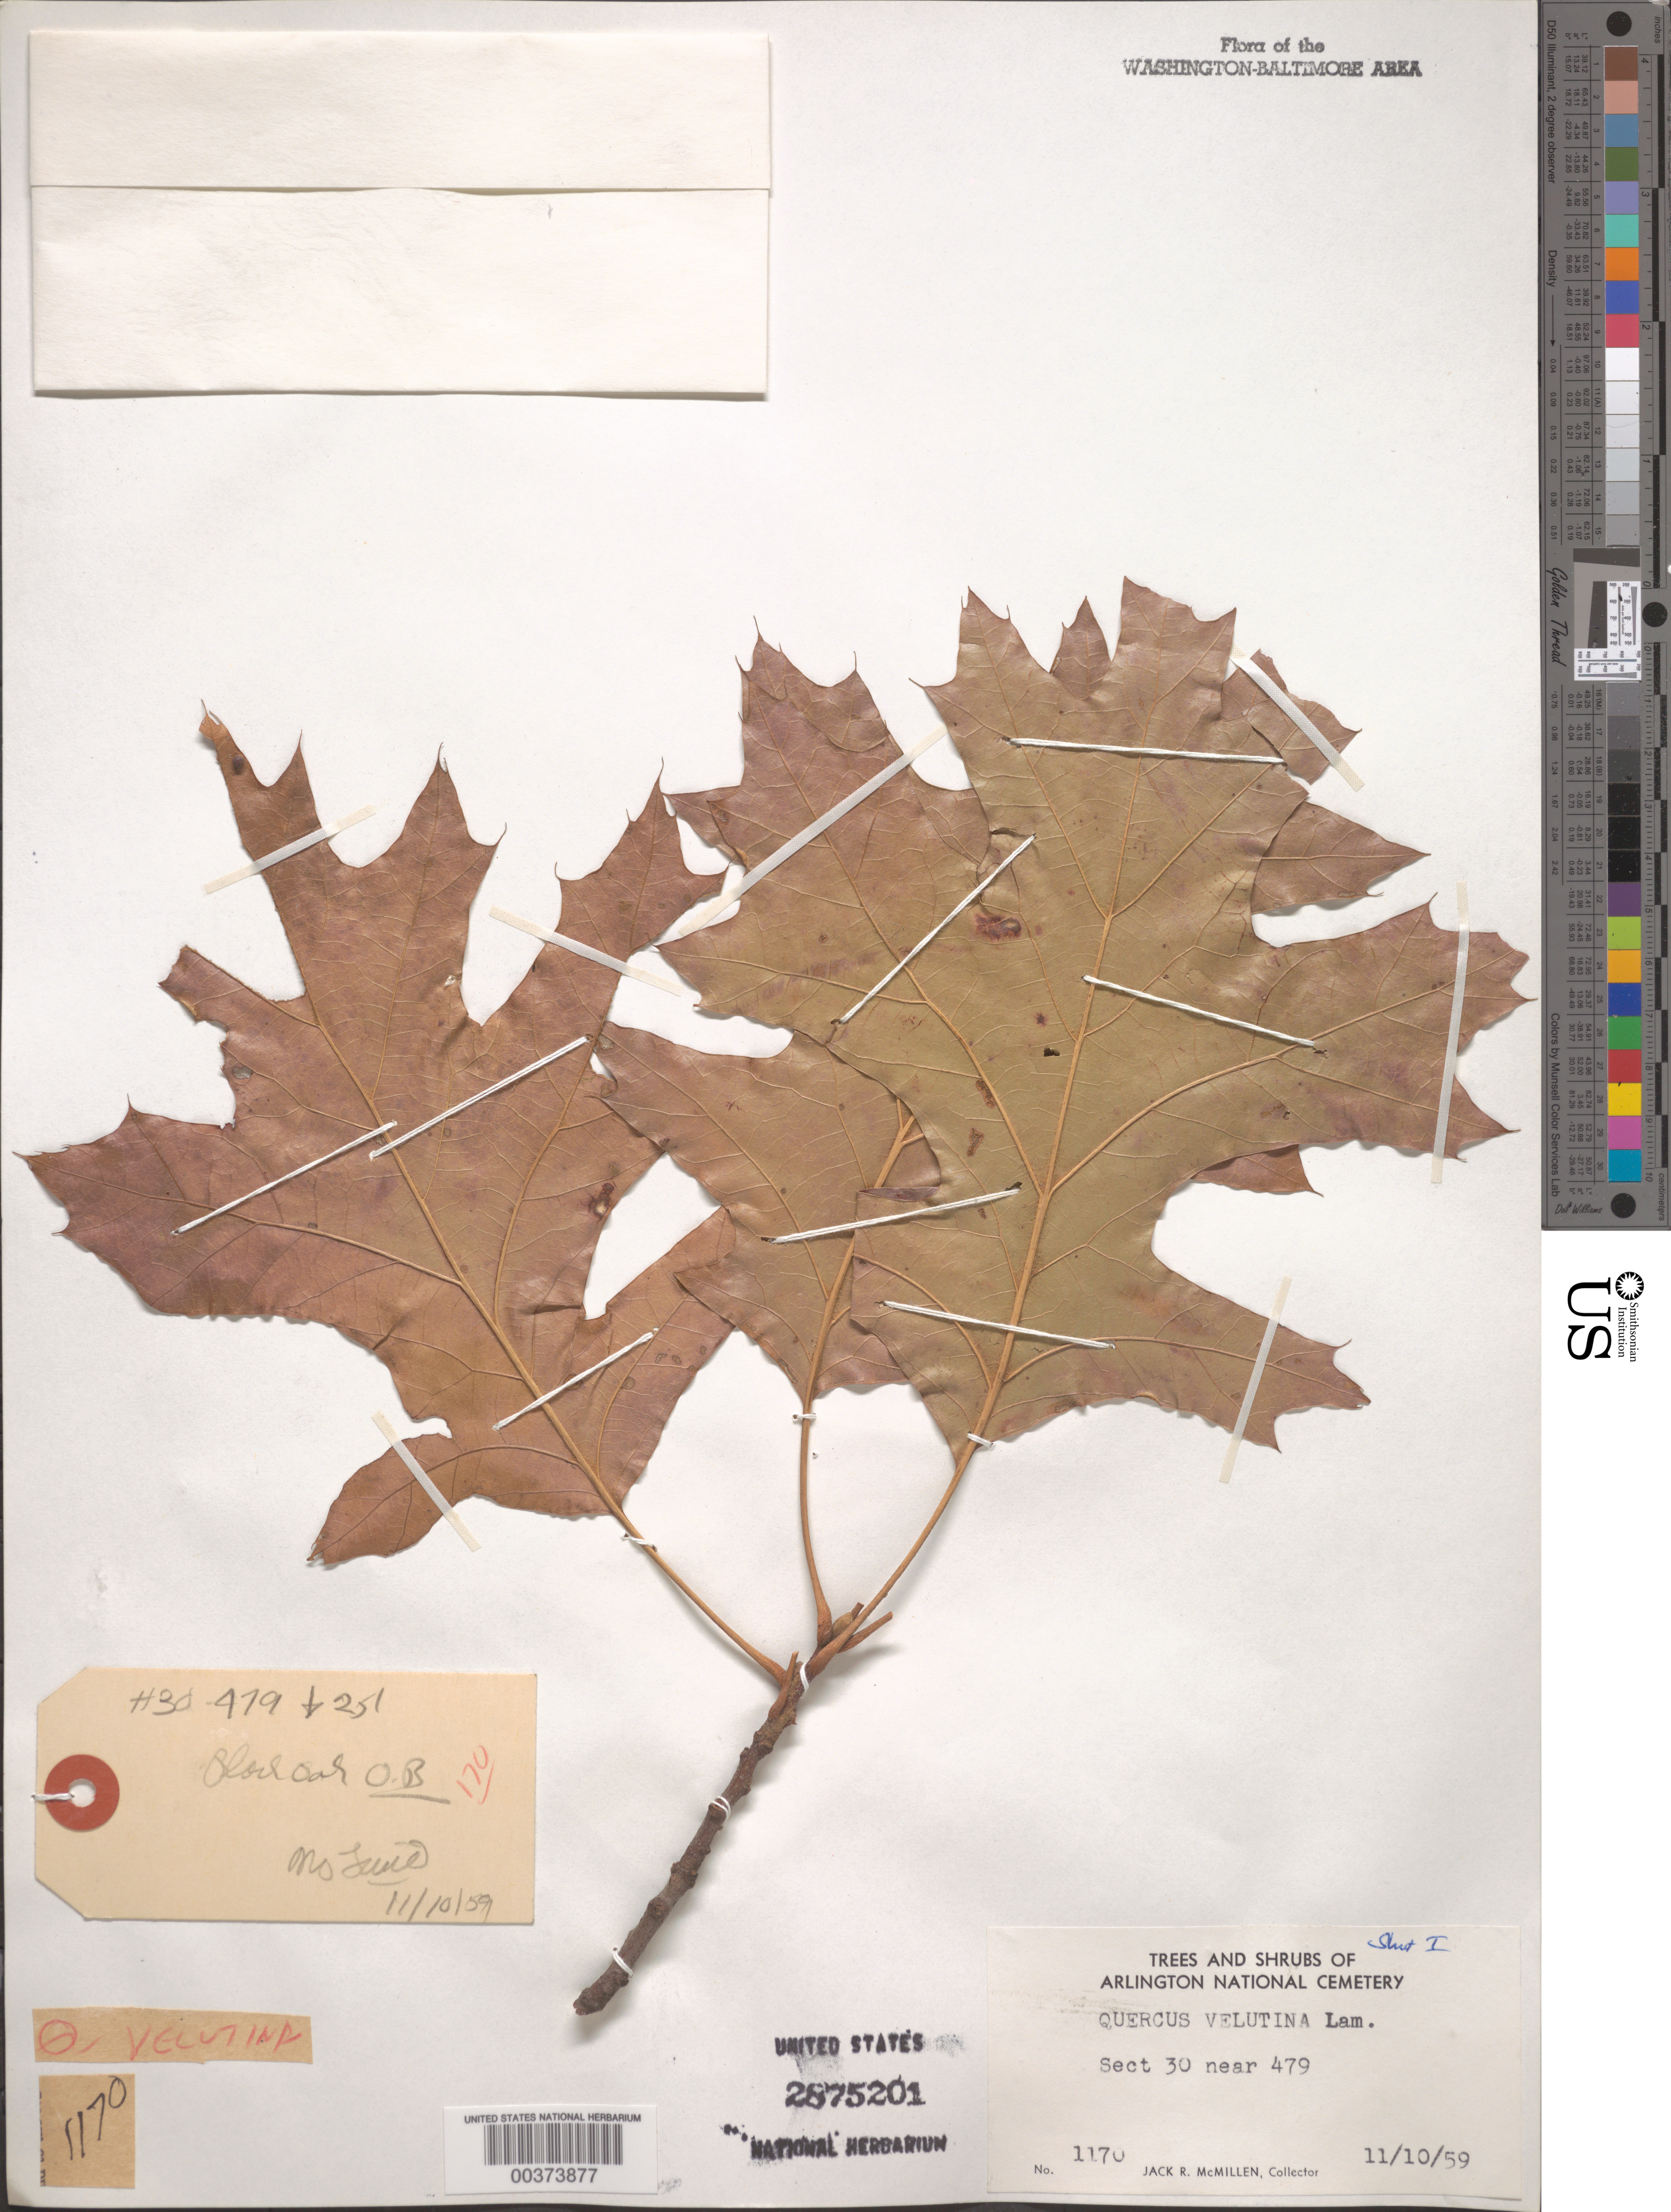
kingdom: Plantae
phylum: Tracheophyta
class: Magnoliopsida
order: Fagales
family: Fagaceae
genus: Quercus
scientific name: Quercus velutina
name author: Lam.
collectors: J. McMillen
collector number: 1170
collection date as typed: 10 Nov 1959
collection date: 1959-11-10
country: United States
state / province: Virginia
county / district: Arlington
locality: Arlington National Cemetery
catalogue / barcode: US 2875201